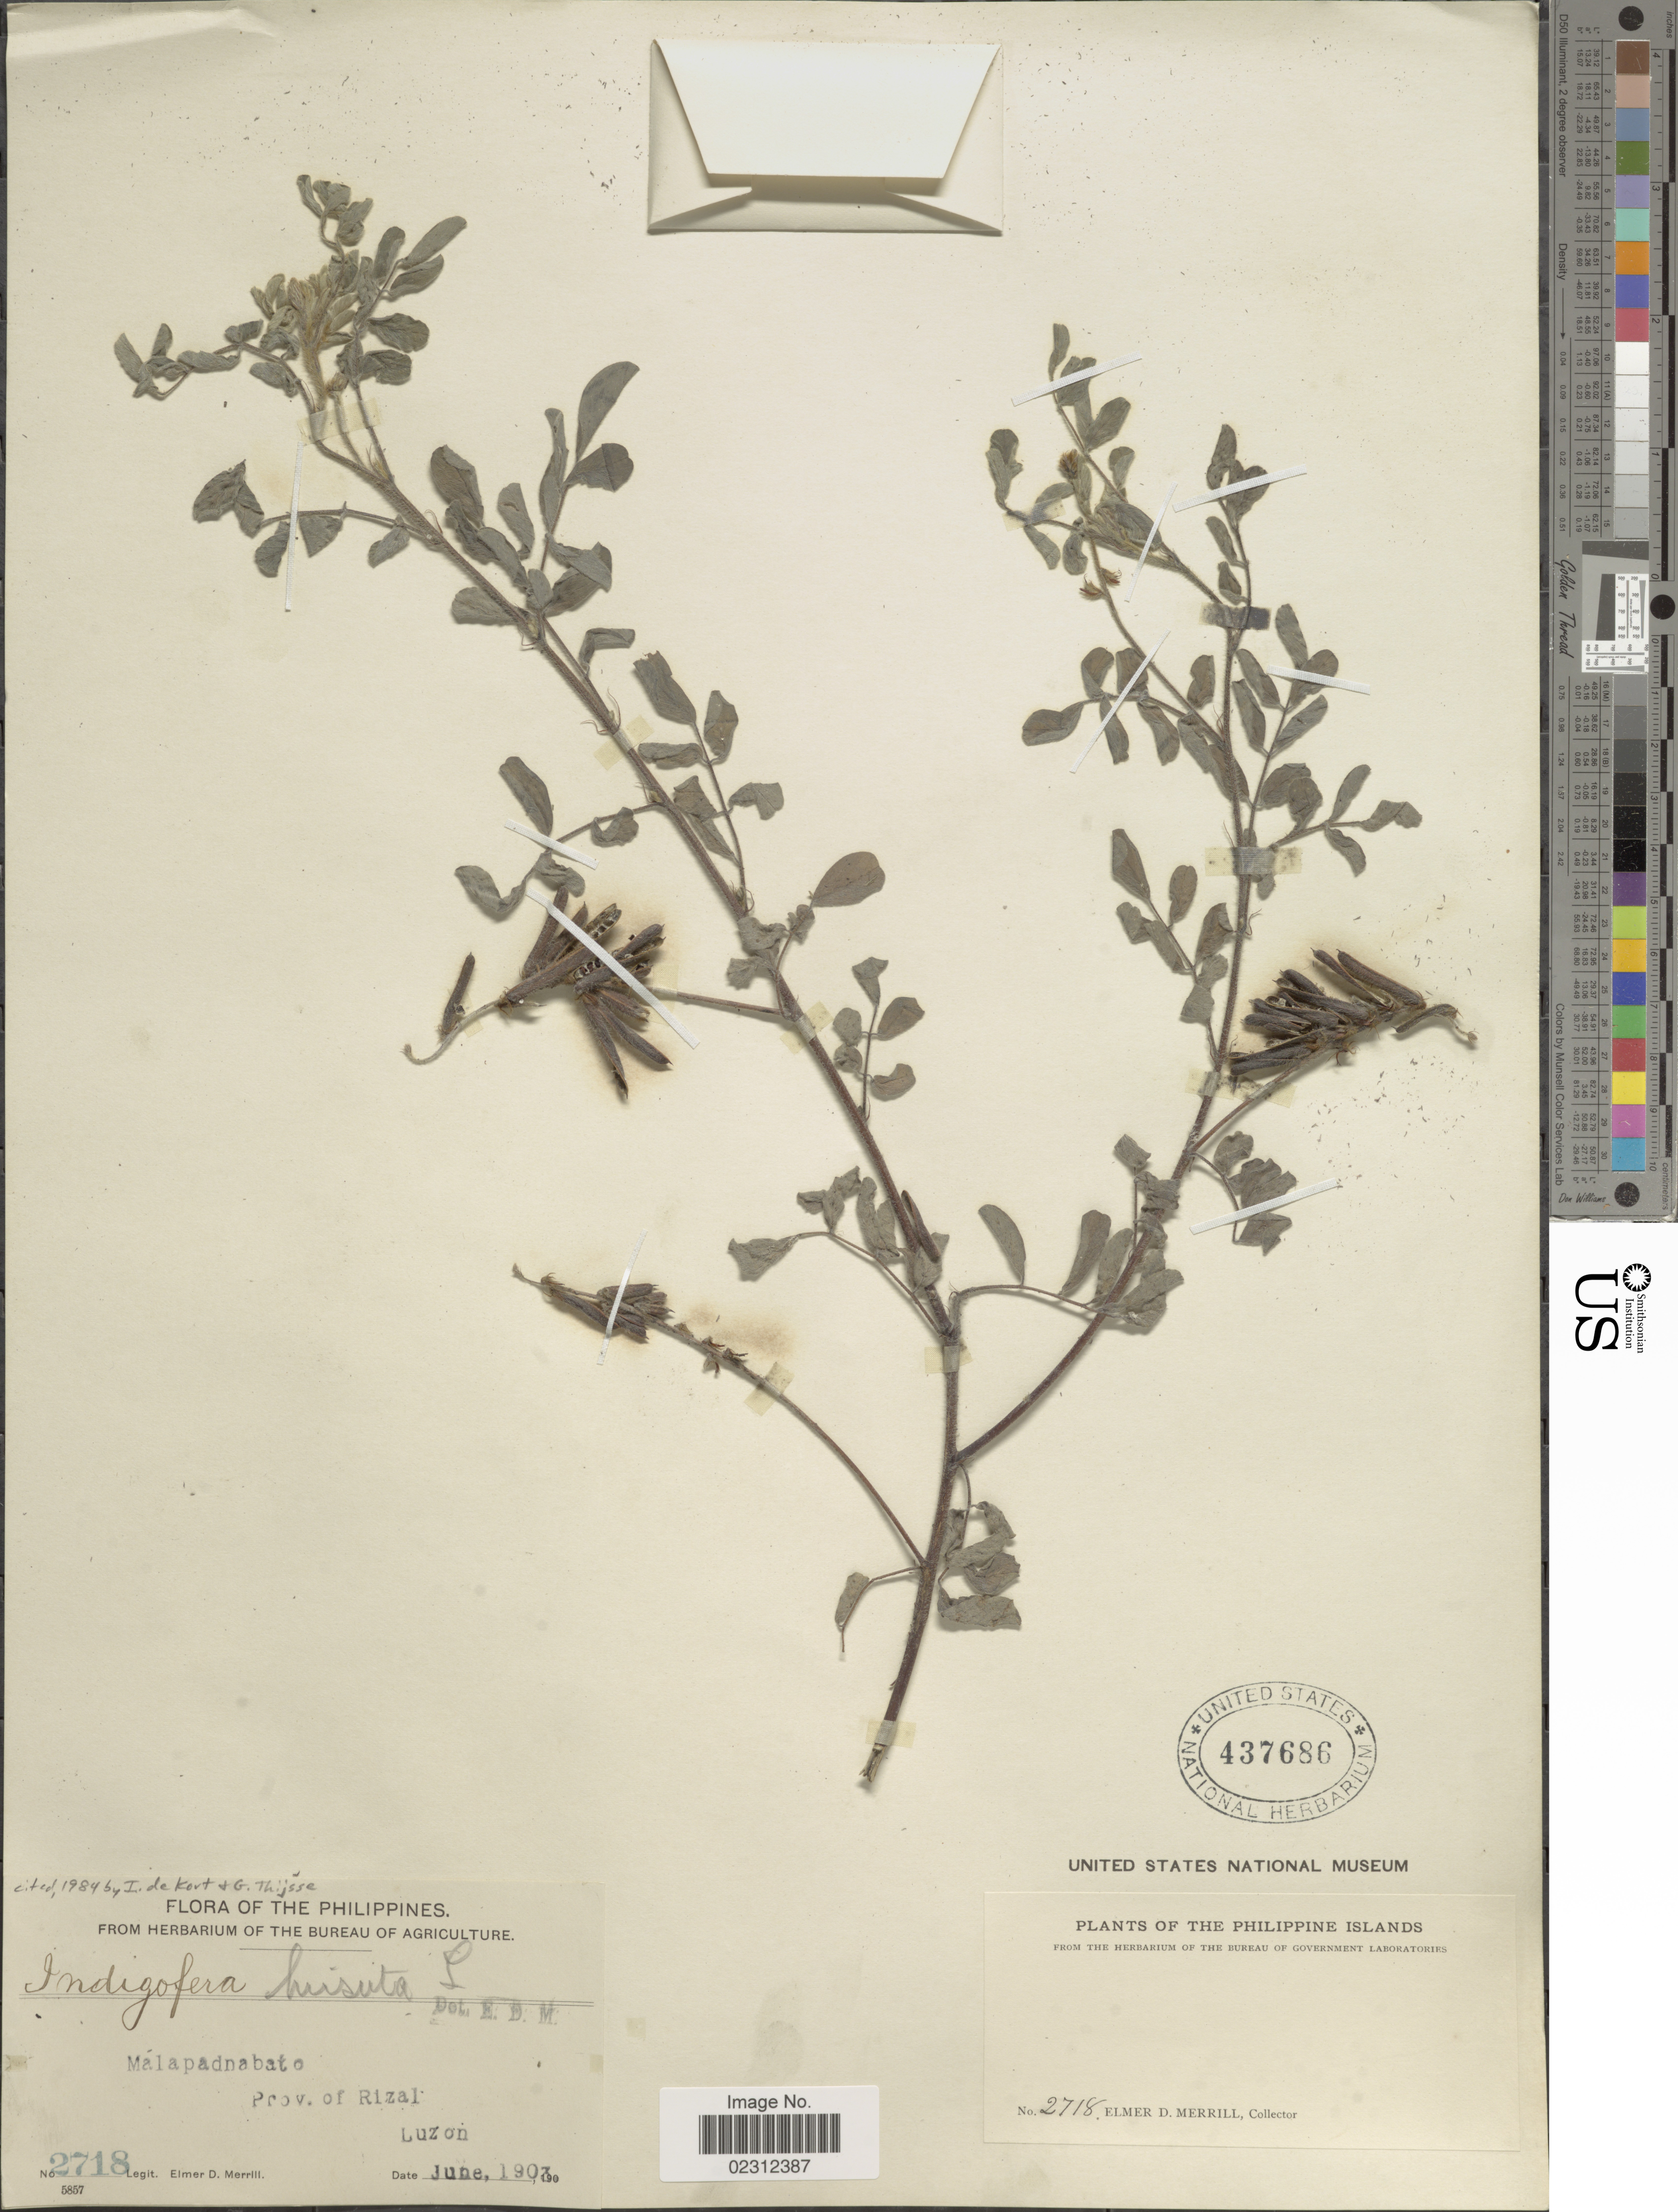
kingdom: Plantae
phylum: Tracheophyta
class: Magnoliopsida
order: Fabales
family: Fabaceae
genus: Indigofera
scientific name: Indigofera hirsuta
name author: L.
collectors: E. D. Merrill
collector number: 2718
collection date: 1903-06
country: Philippines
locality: Malapadnabato, Prov. Rizal, Luzon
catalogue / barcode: US 437686